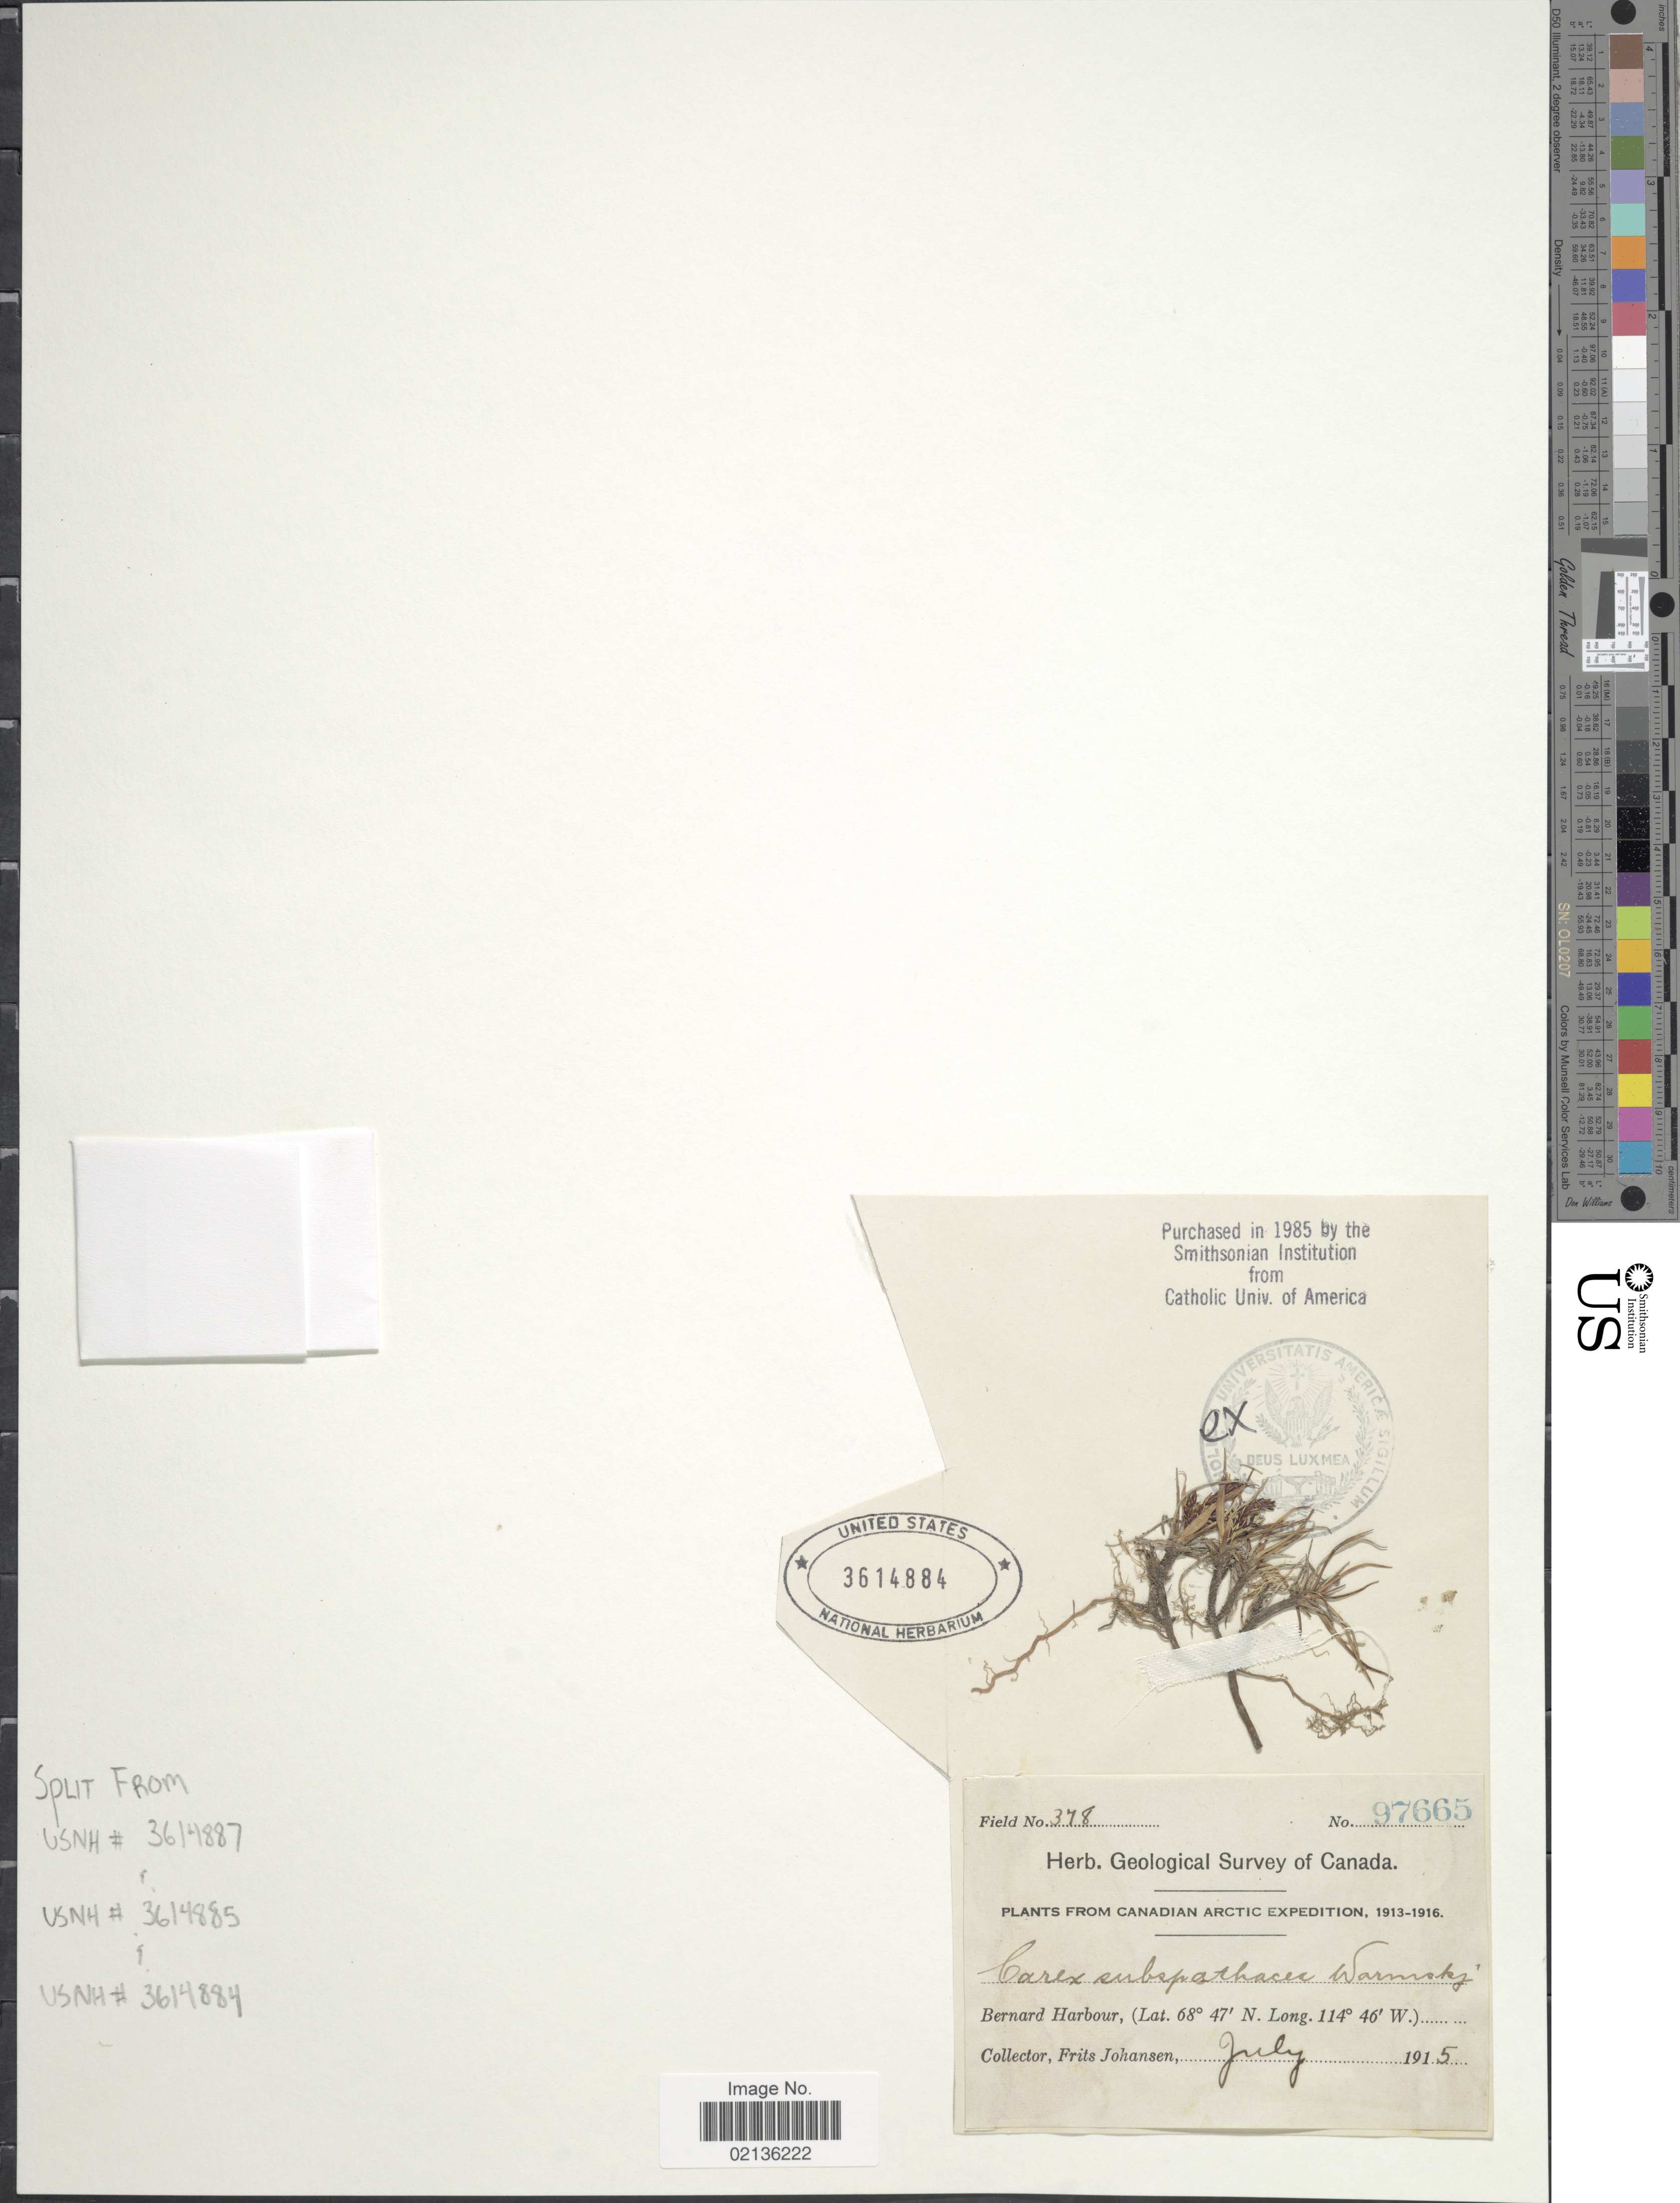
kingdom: Plantae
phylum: Tracheophyta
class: Liliopsida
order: Poales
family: Cyperaceae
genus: Carex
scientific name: Carex subspathacea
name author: Wormsk. ex Hornem.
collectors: F. Johansen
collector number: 97665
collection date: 1915-07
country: Canada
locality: Canadian Arctic, Bernard Harbour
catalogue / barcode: US 3614884